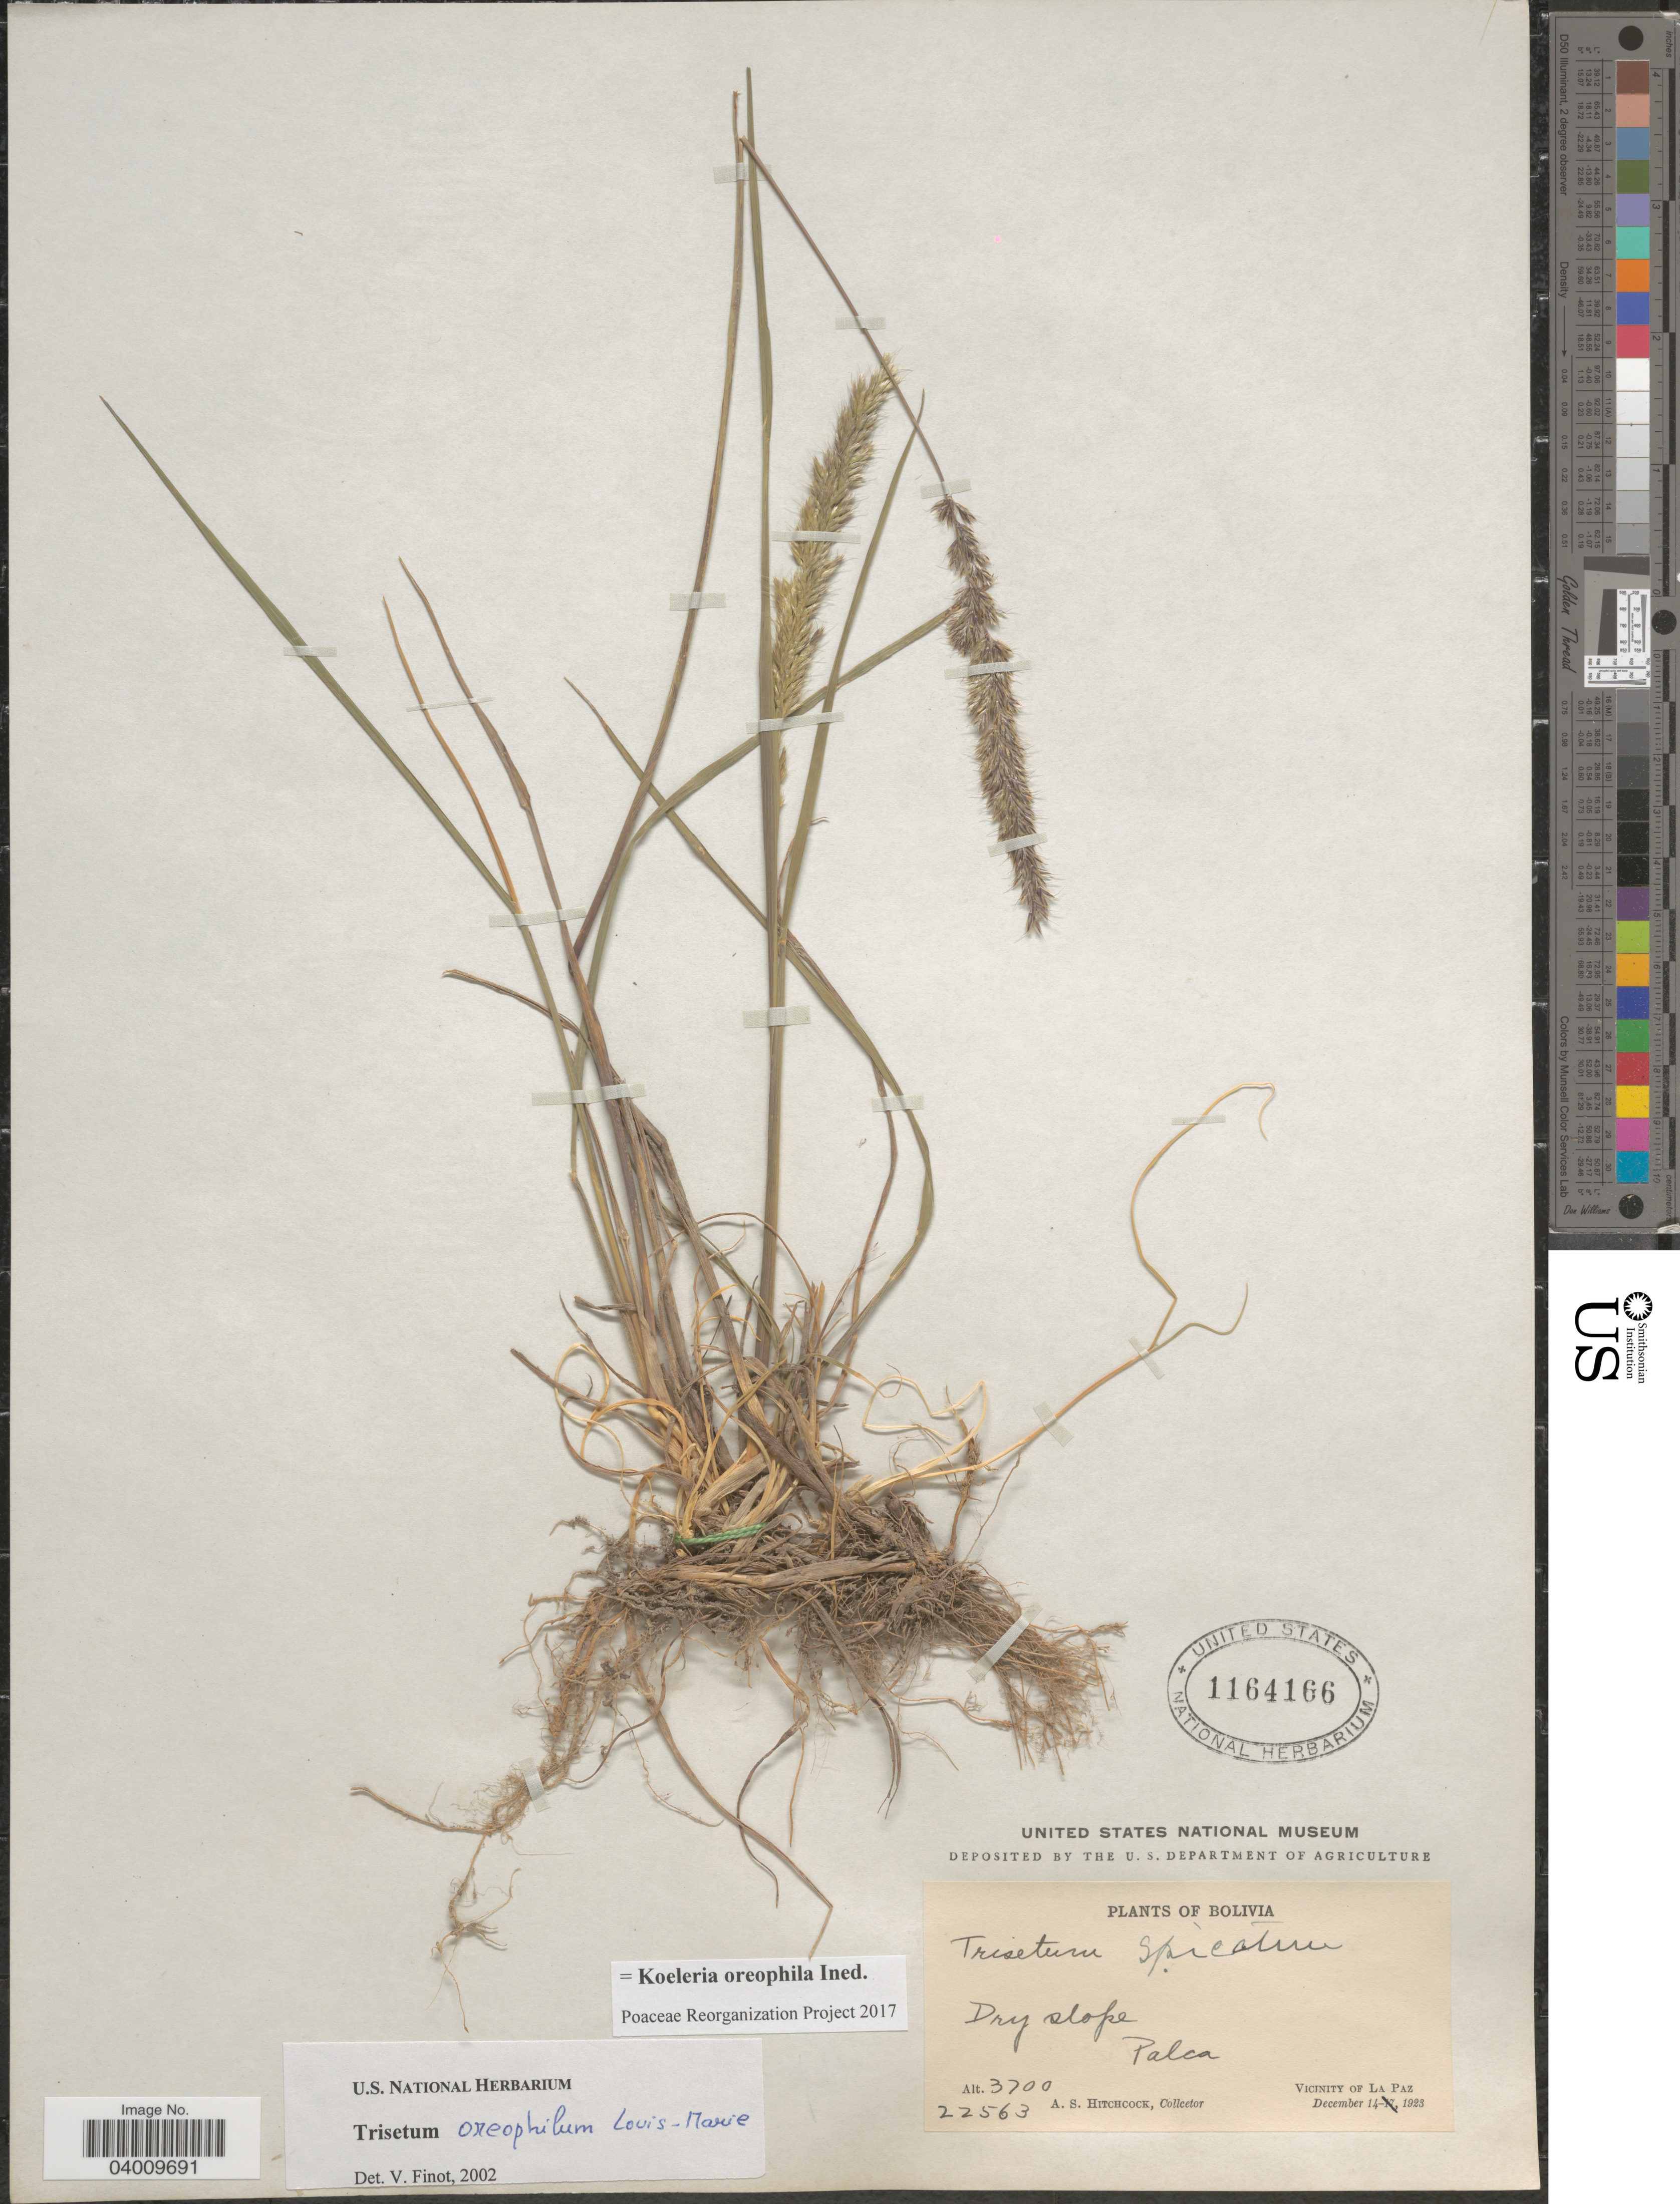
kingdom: Plantae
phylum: Tracheophyta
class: Liliopsida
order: Poales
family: Poaceae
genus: Koeleria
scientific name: Koeleria oreophila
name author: (Louis-Marie) Barberá et al.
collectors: A. S. Hitchcock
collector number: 22563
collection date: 1923-12-14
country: Bolivia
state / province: La Paz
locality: Palca. Vicinity of La Paz.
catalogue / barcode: US 1164166